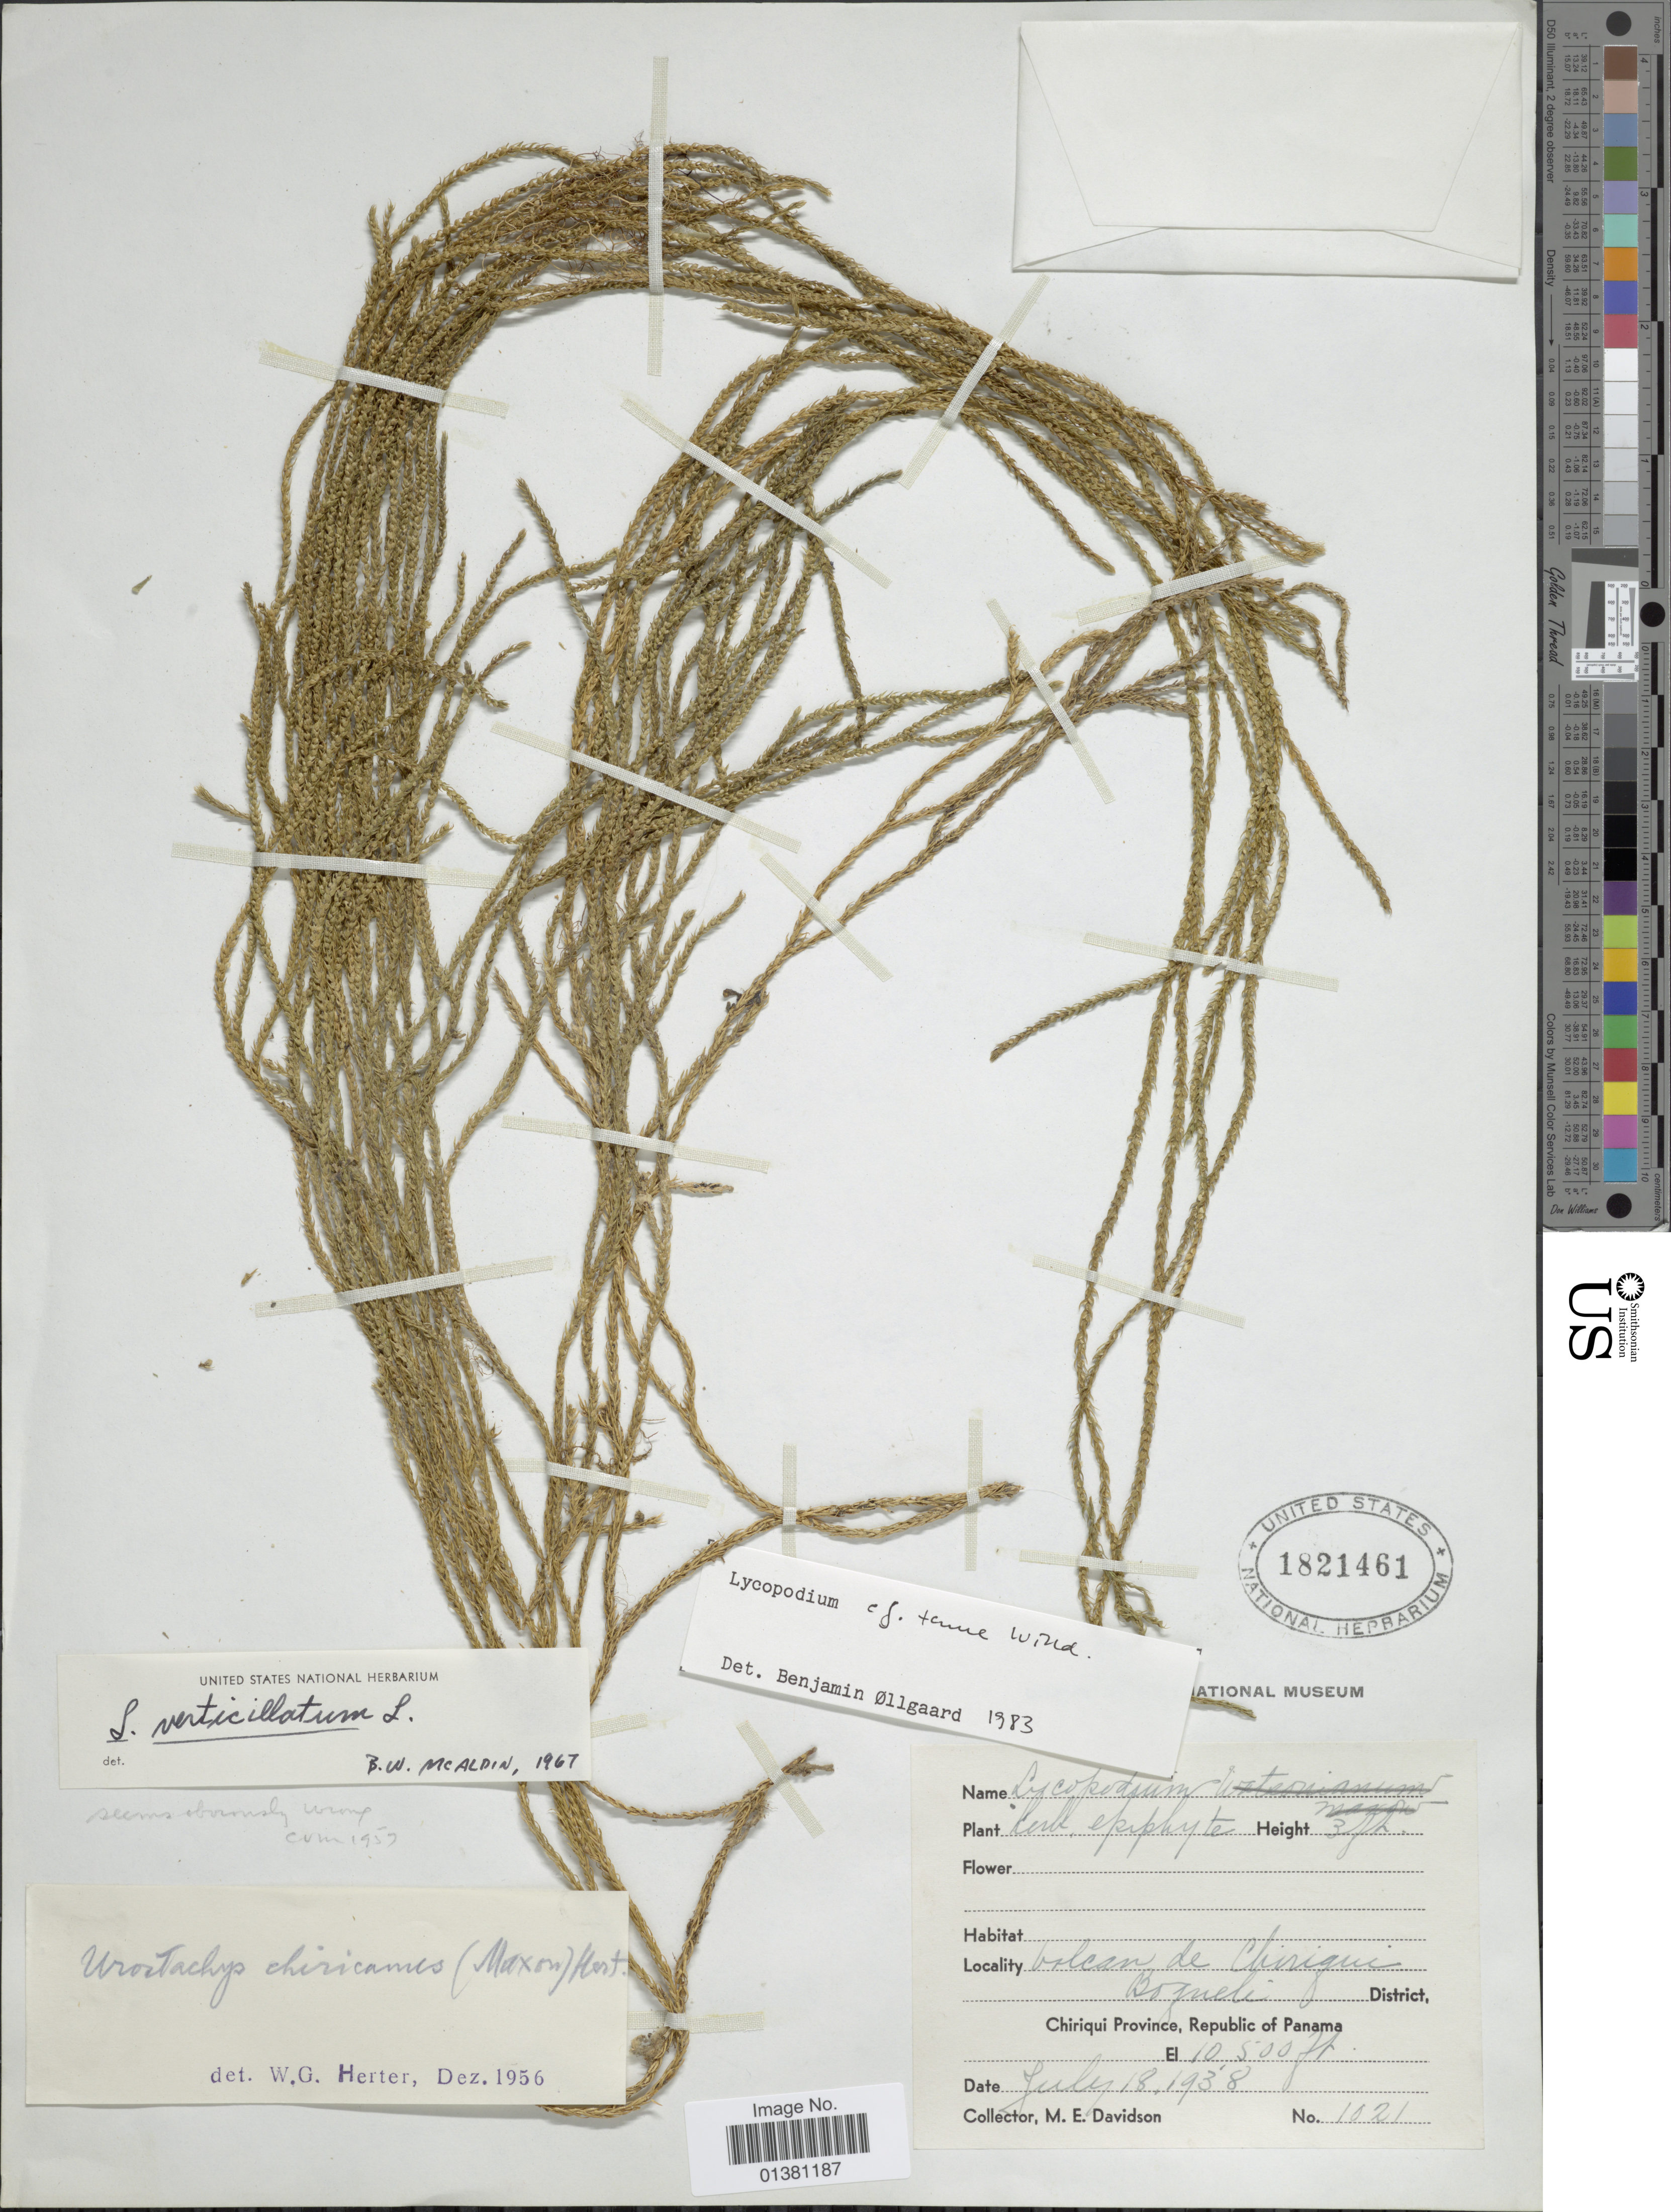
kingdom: Plantae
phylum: Tracheophyta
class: Lycopodiopsida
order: Lycopodiales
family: Lycopodiaceae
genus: Phlegmariurus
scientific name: Phlegmariurus tenuis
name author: (Humb. & Bonpl. ex Willd.) B. Øllg.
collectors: M. E. Davidson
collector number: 1021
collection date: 1938-07-18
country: Panama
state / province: Chiriqui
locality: Volcan de Chiriqui, Bogueli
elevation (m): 3200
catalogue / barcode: US 1821461